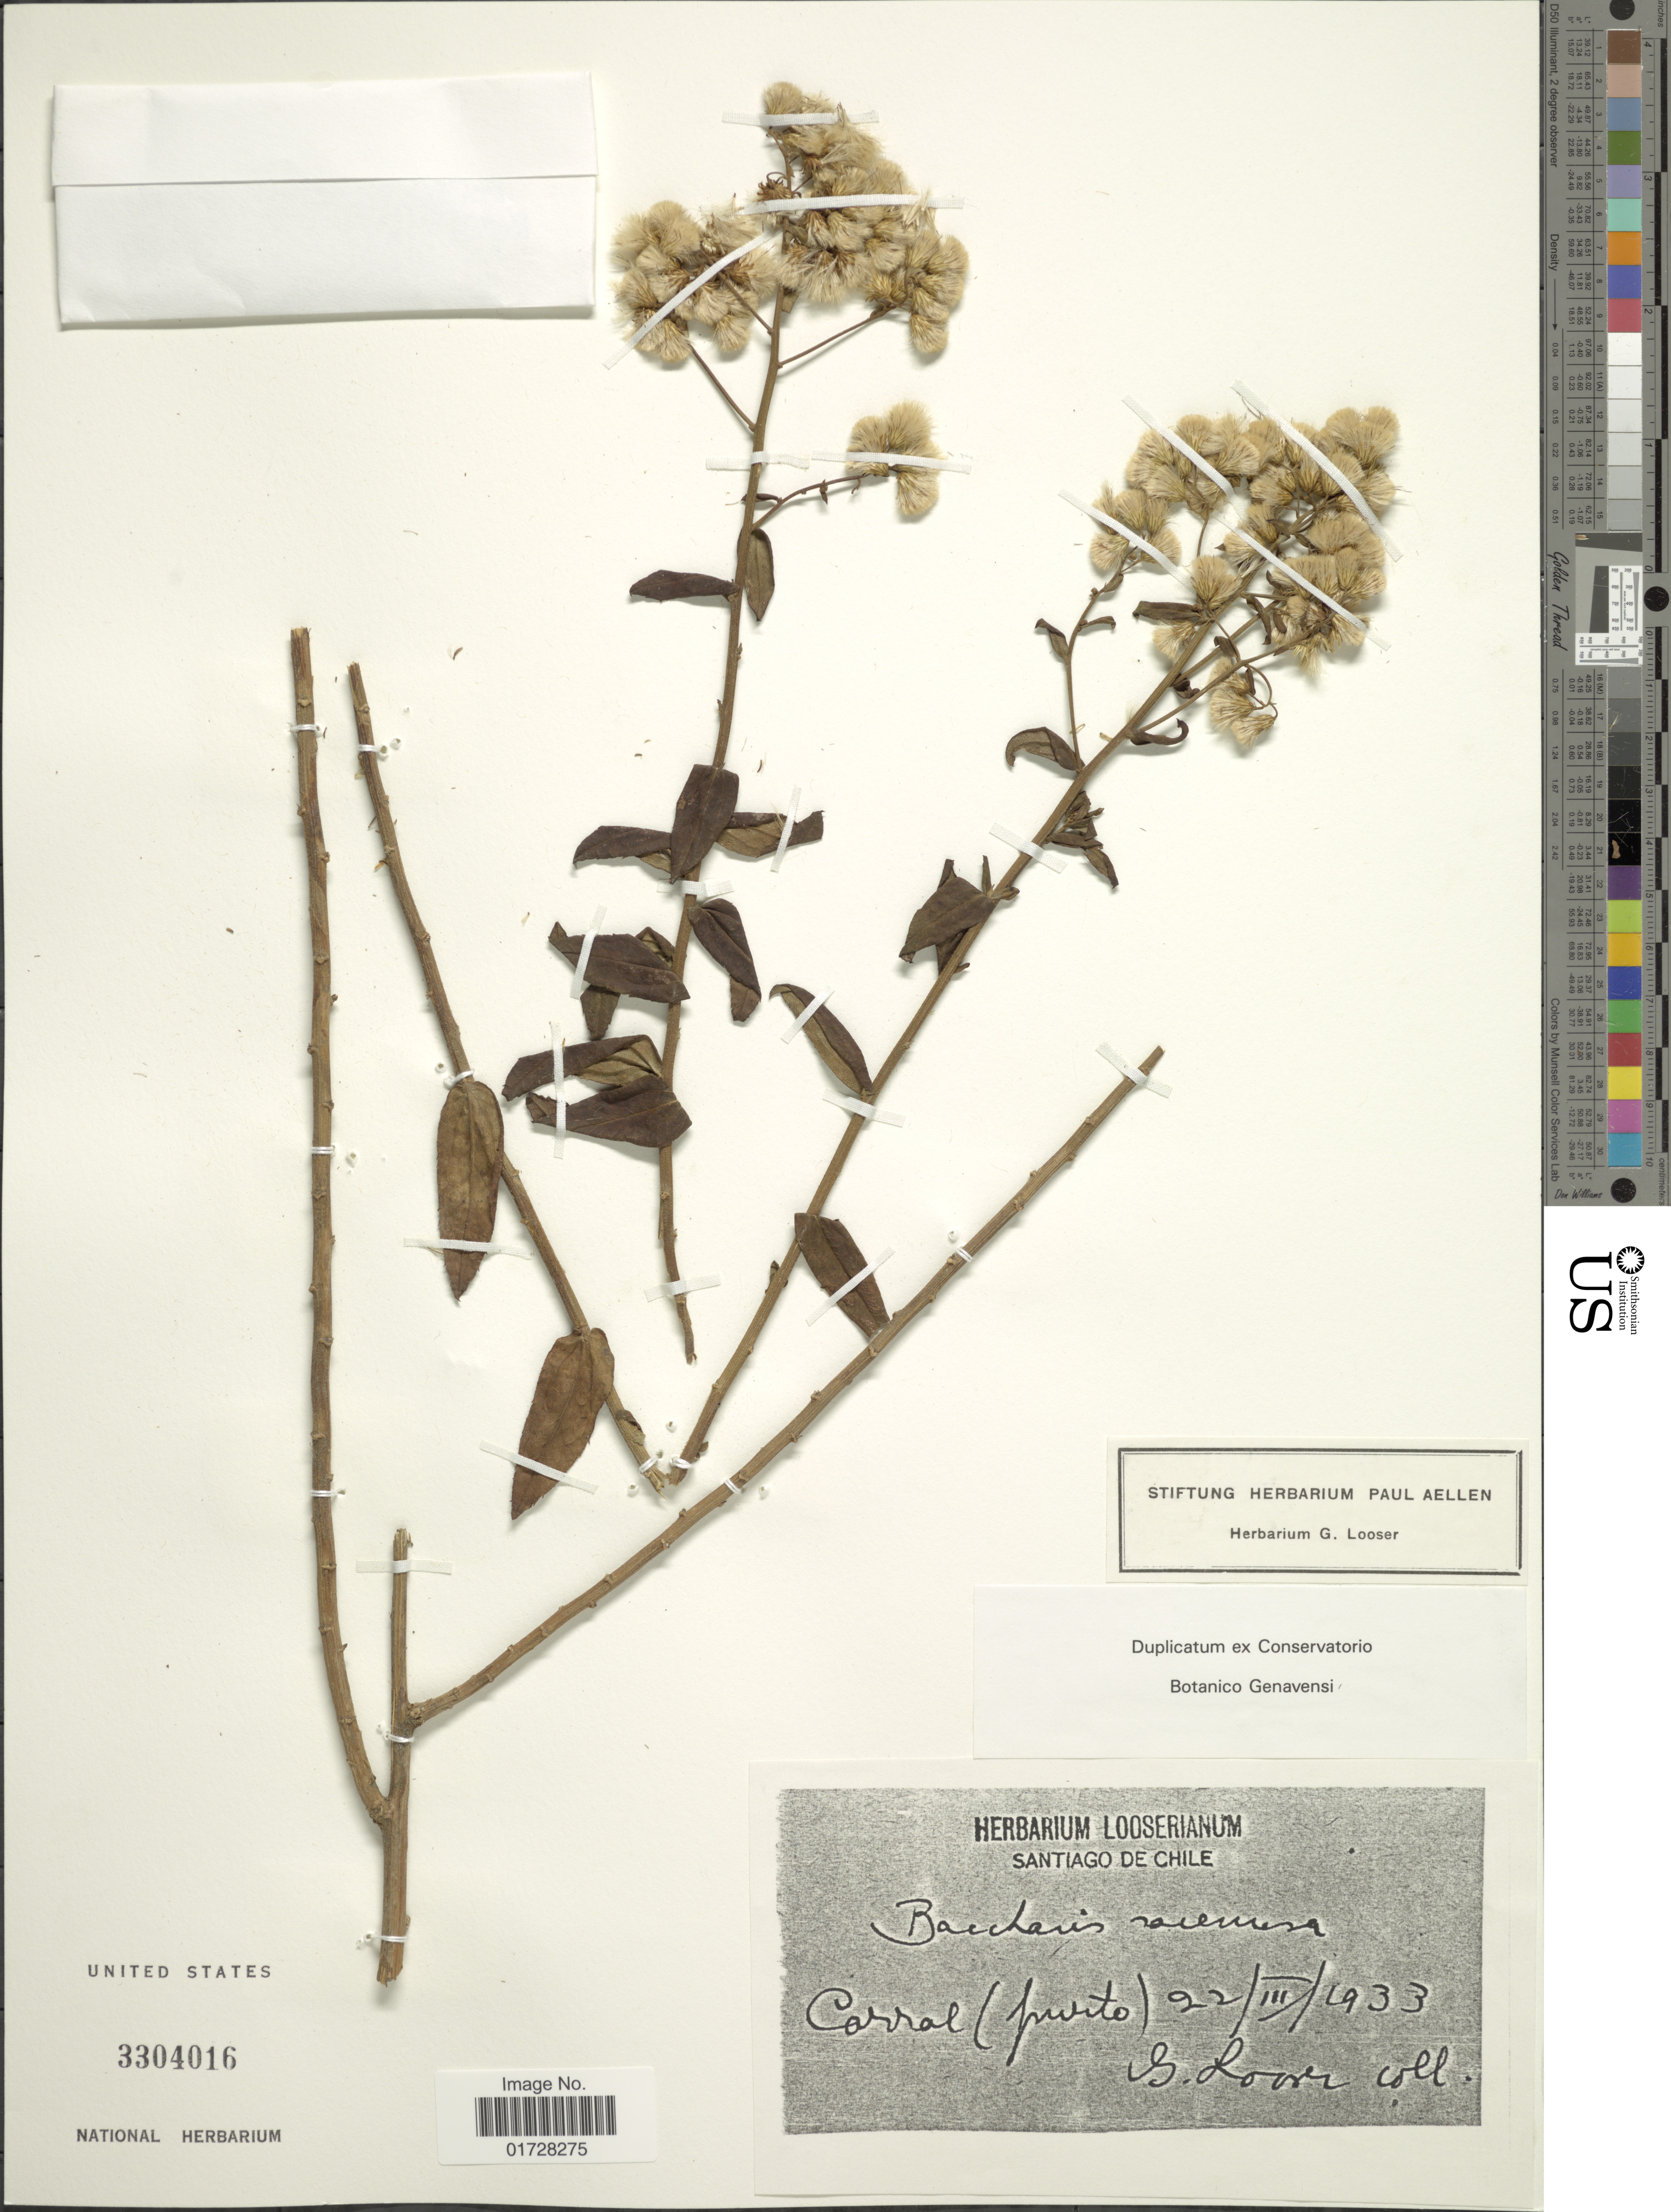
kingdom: Plantae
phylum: Tracheophyta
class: Magnoliopsida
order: Asterales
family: Asteraceae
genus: Baccharis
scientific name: Baccharis racemosa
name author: (Ruiz & Pav.) DC.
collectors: G. D. Lowe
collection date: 1933-03-22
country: Chile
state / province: Los Ríos (XIV)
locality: Corral (Punto)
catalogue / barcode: US 3304016